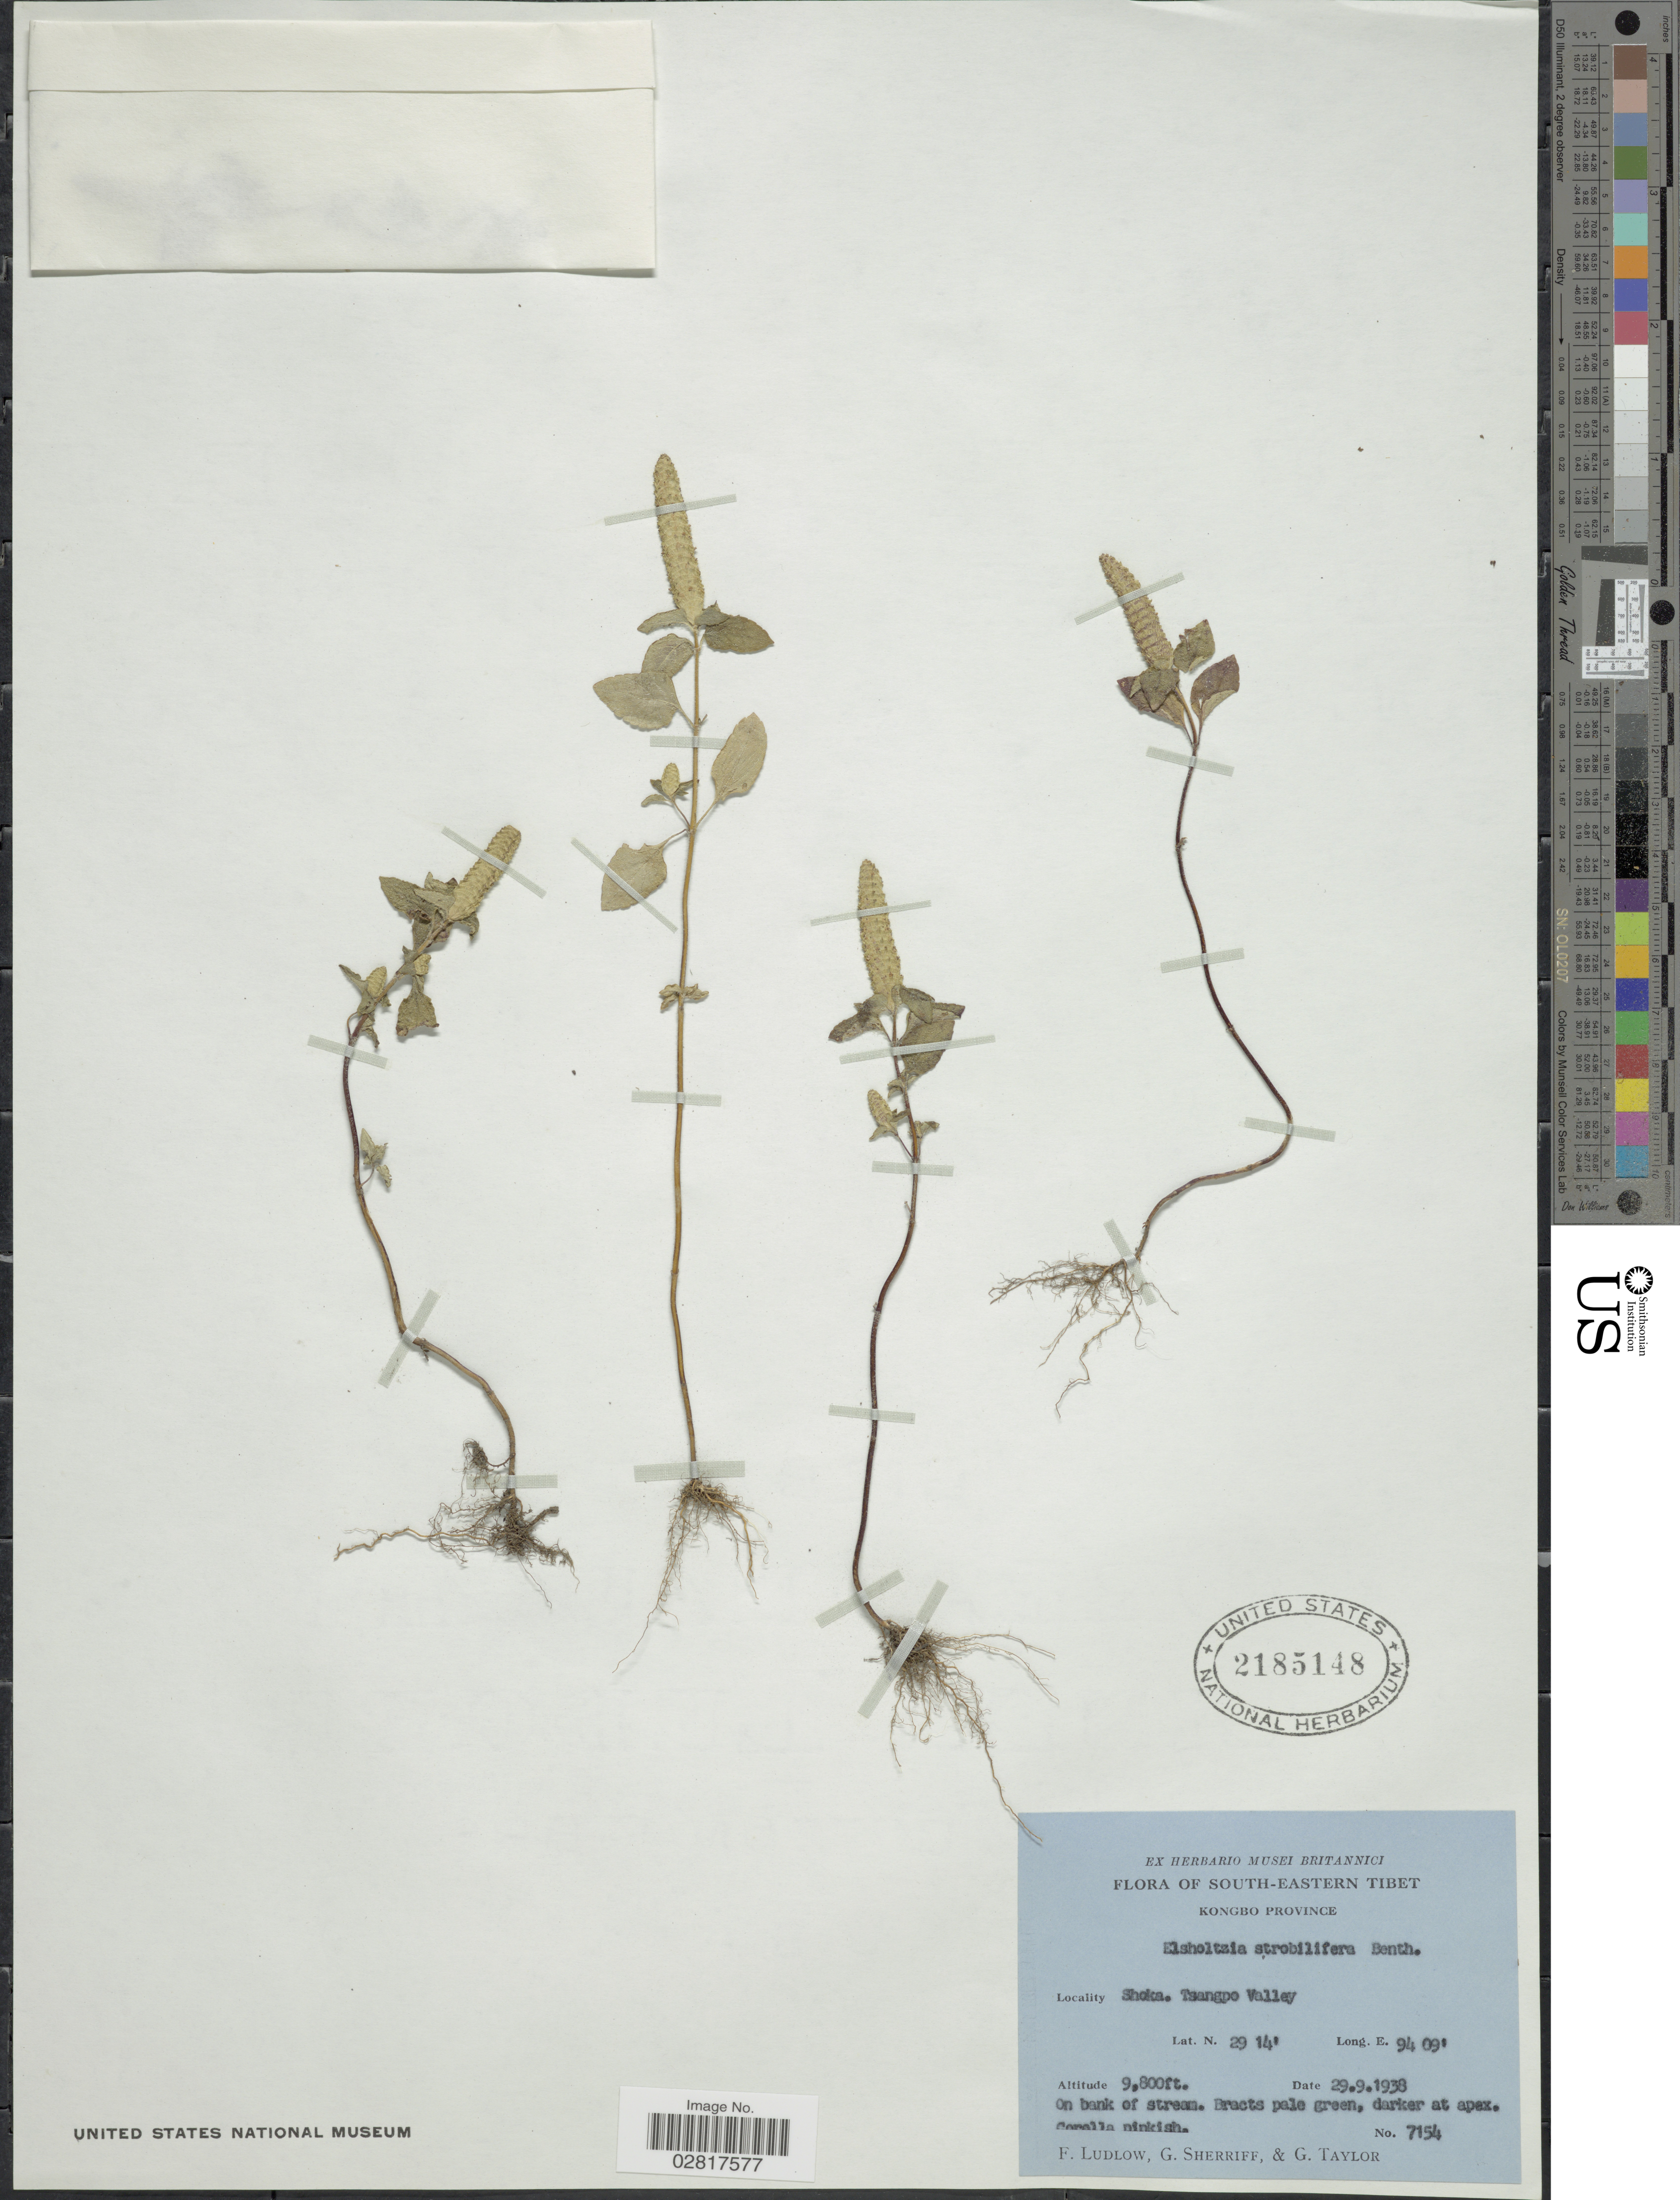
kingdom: Plantae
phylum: Tracheophyta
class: Magnoliopsida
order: Lamiales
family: Lamiaceae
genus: Elsholtzia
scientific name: Elsholtzia strobilifera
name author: (Benth.) Benth.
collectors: F. Ludlow, G. Sherriff & G. Talor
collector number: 7154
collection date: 1938-09-29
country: China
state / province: Xizang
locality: South-Eastern Tibet, Shoka. Tsangpo Valley.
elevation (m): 2987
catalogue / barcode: US 2185148